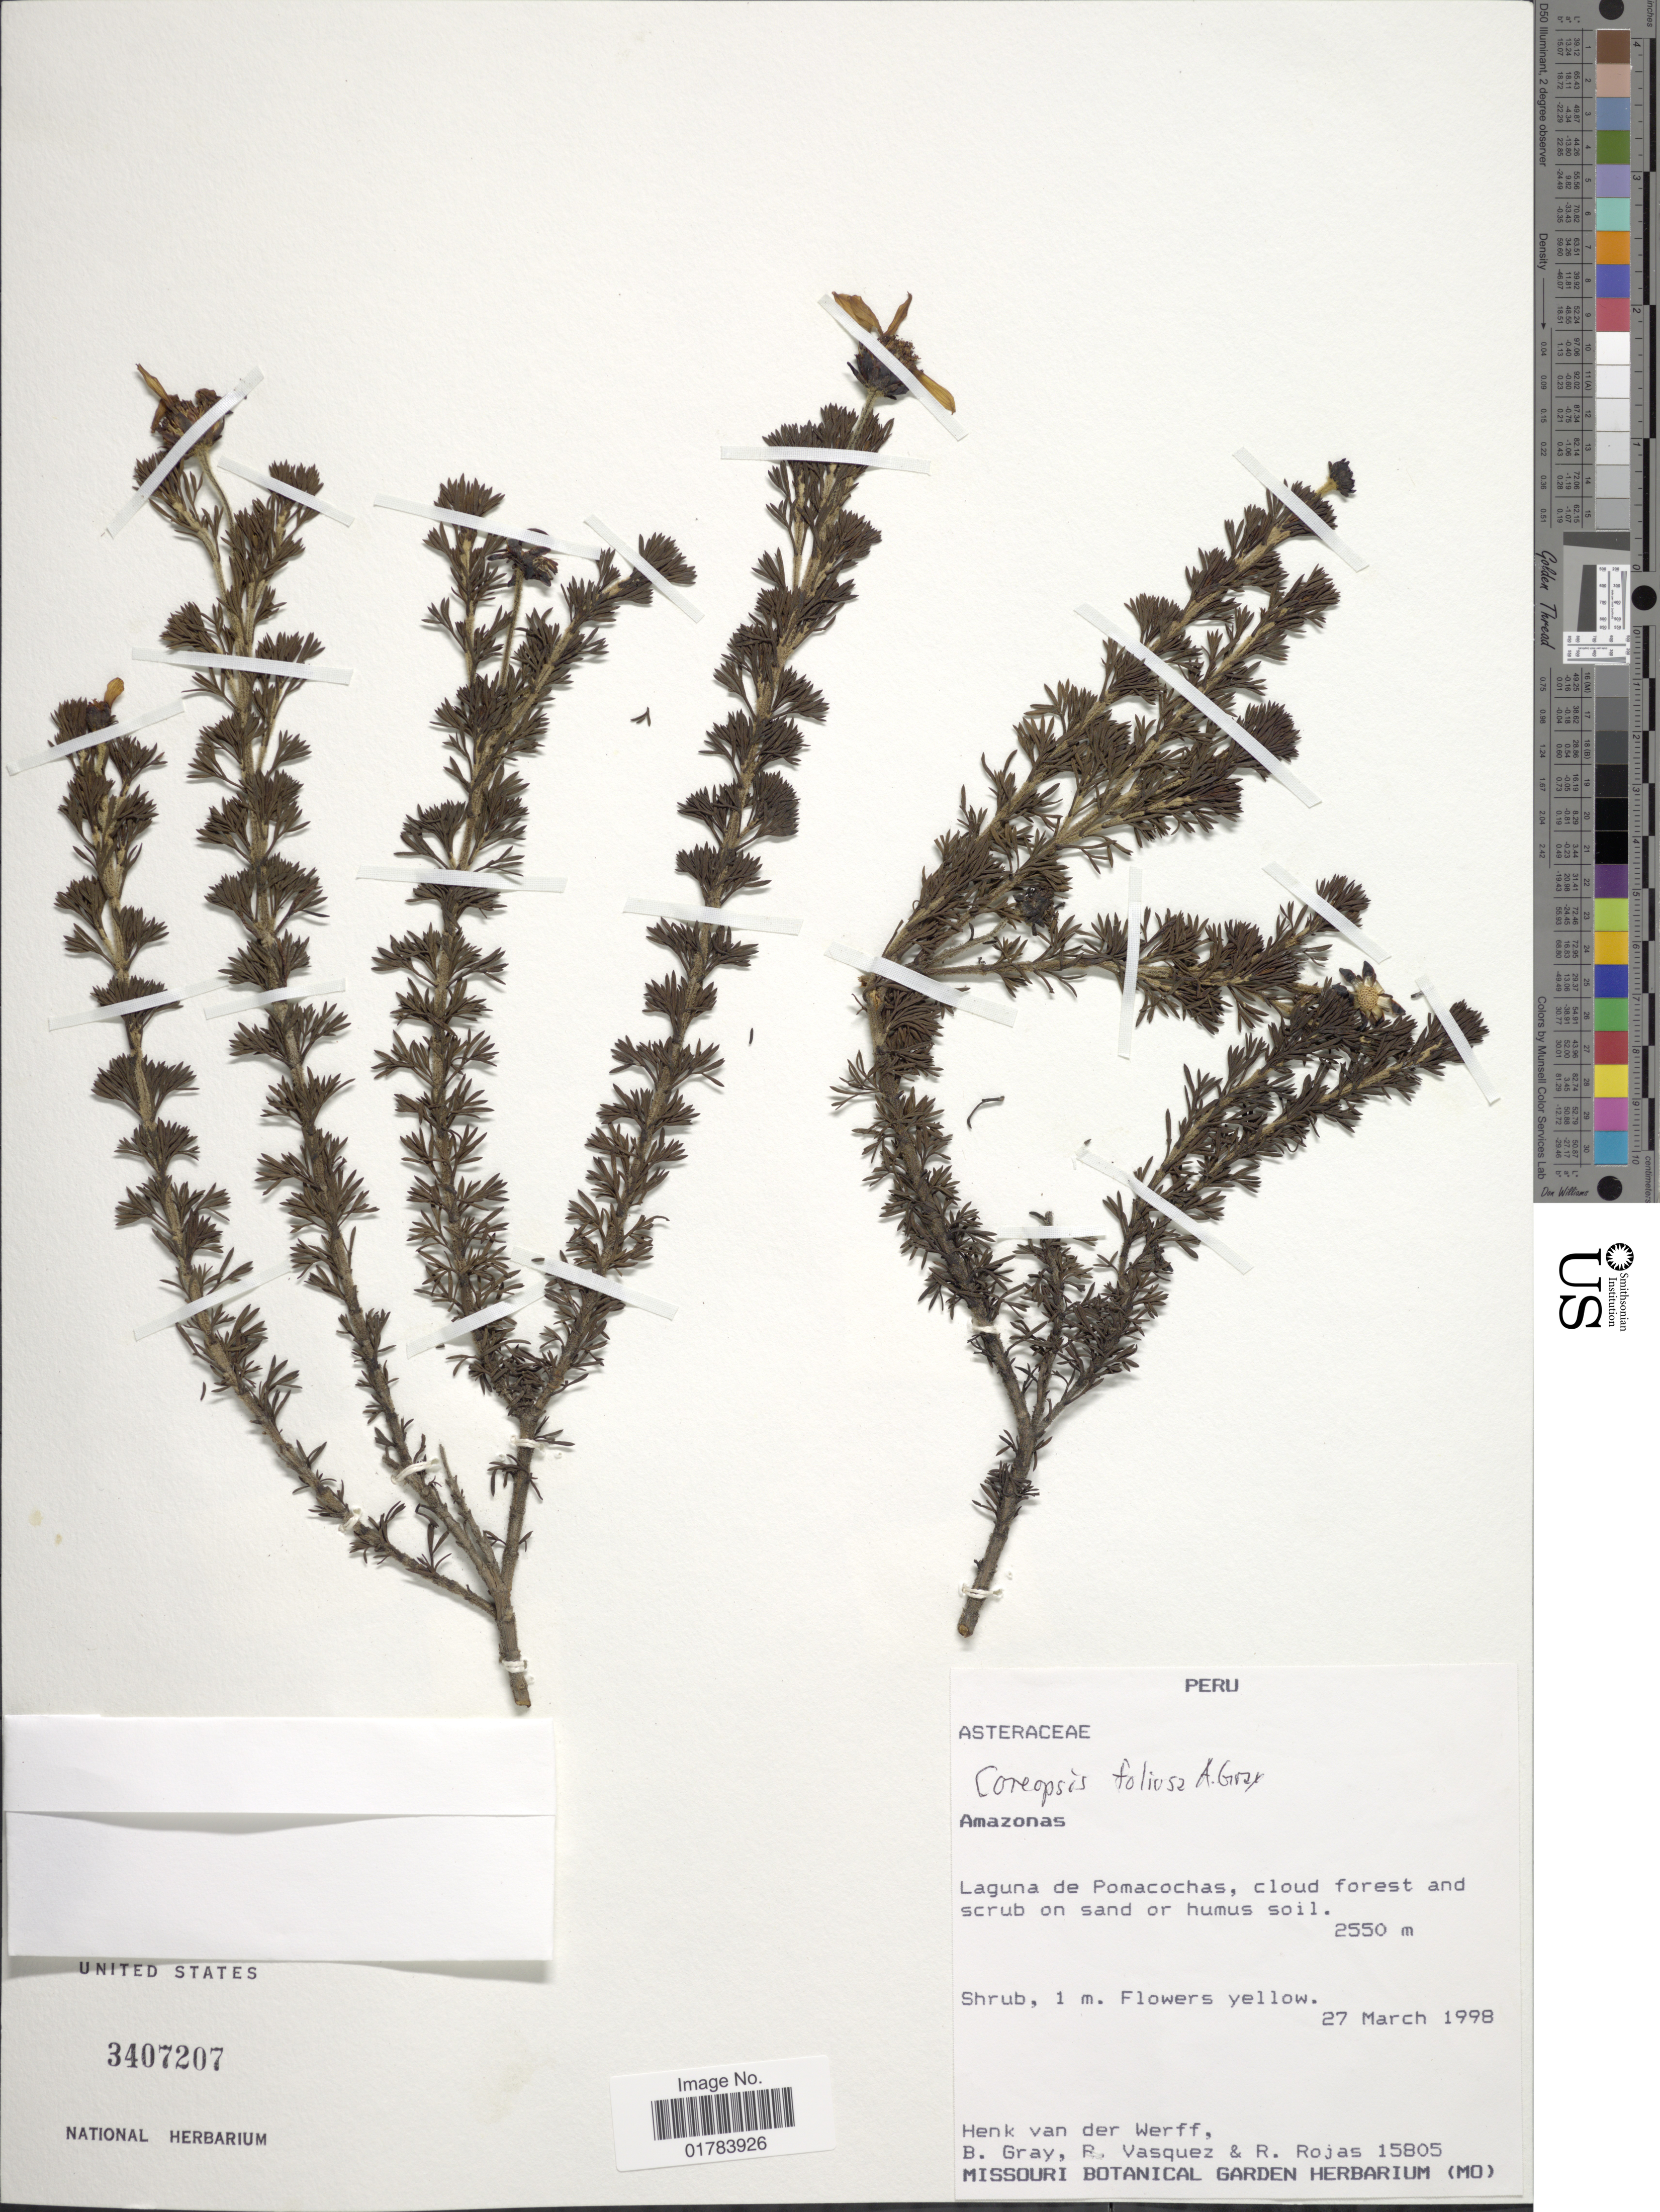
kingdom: Plantae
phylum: Tracheophyta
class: Magnoliopsida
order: Asterales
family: Asteraceae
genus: Coreopsis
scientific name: Coreopsis foliosa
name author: A. Gray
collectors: H. van der Werff, B. Gray, R. Vasquez & R. Rojas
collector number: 15805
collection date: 1998-03-27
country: Peru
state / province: Amazonas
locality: Laguna de Pomacochas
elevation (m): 2550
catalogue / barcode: US 3407207